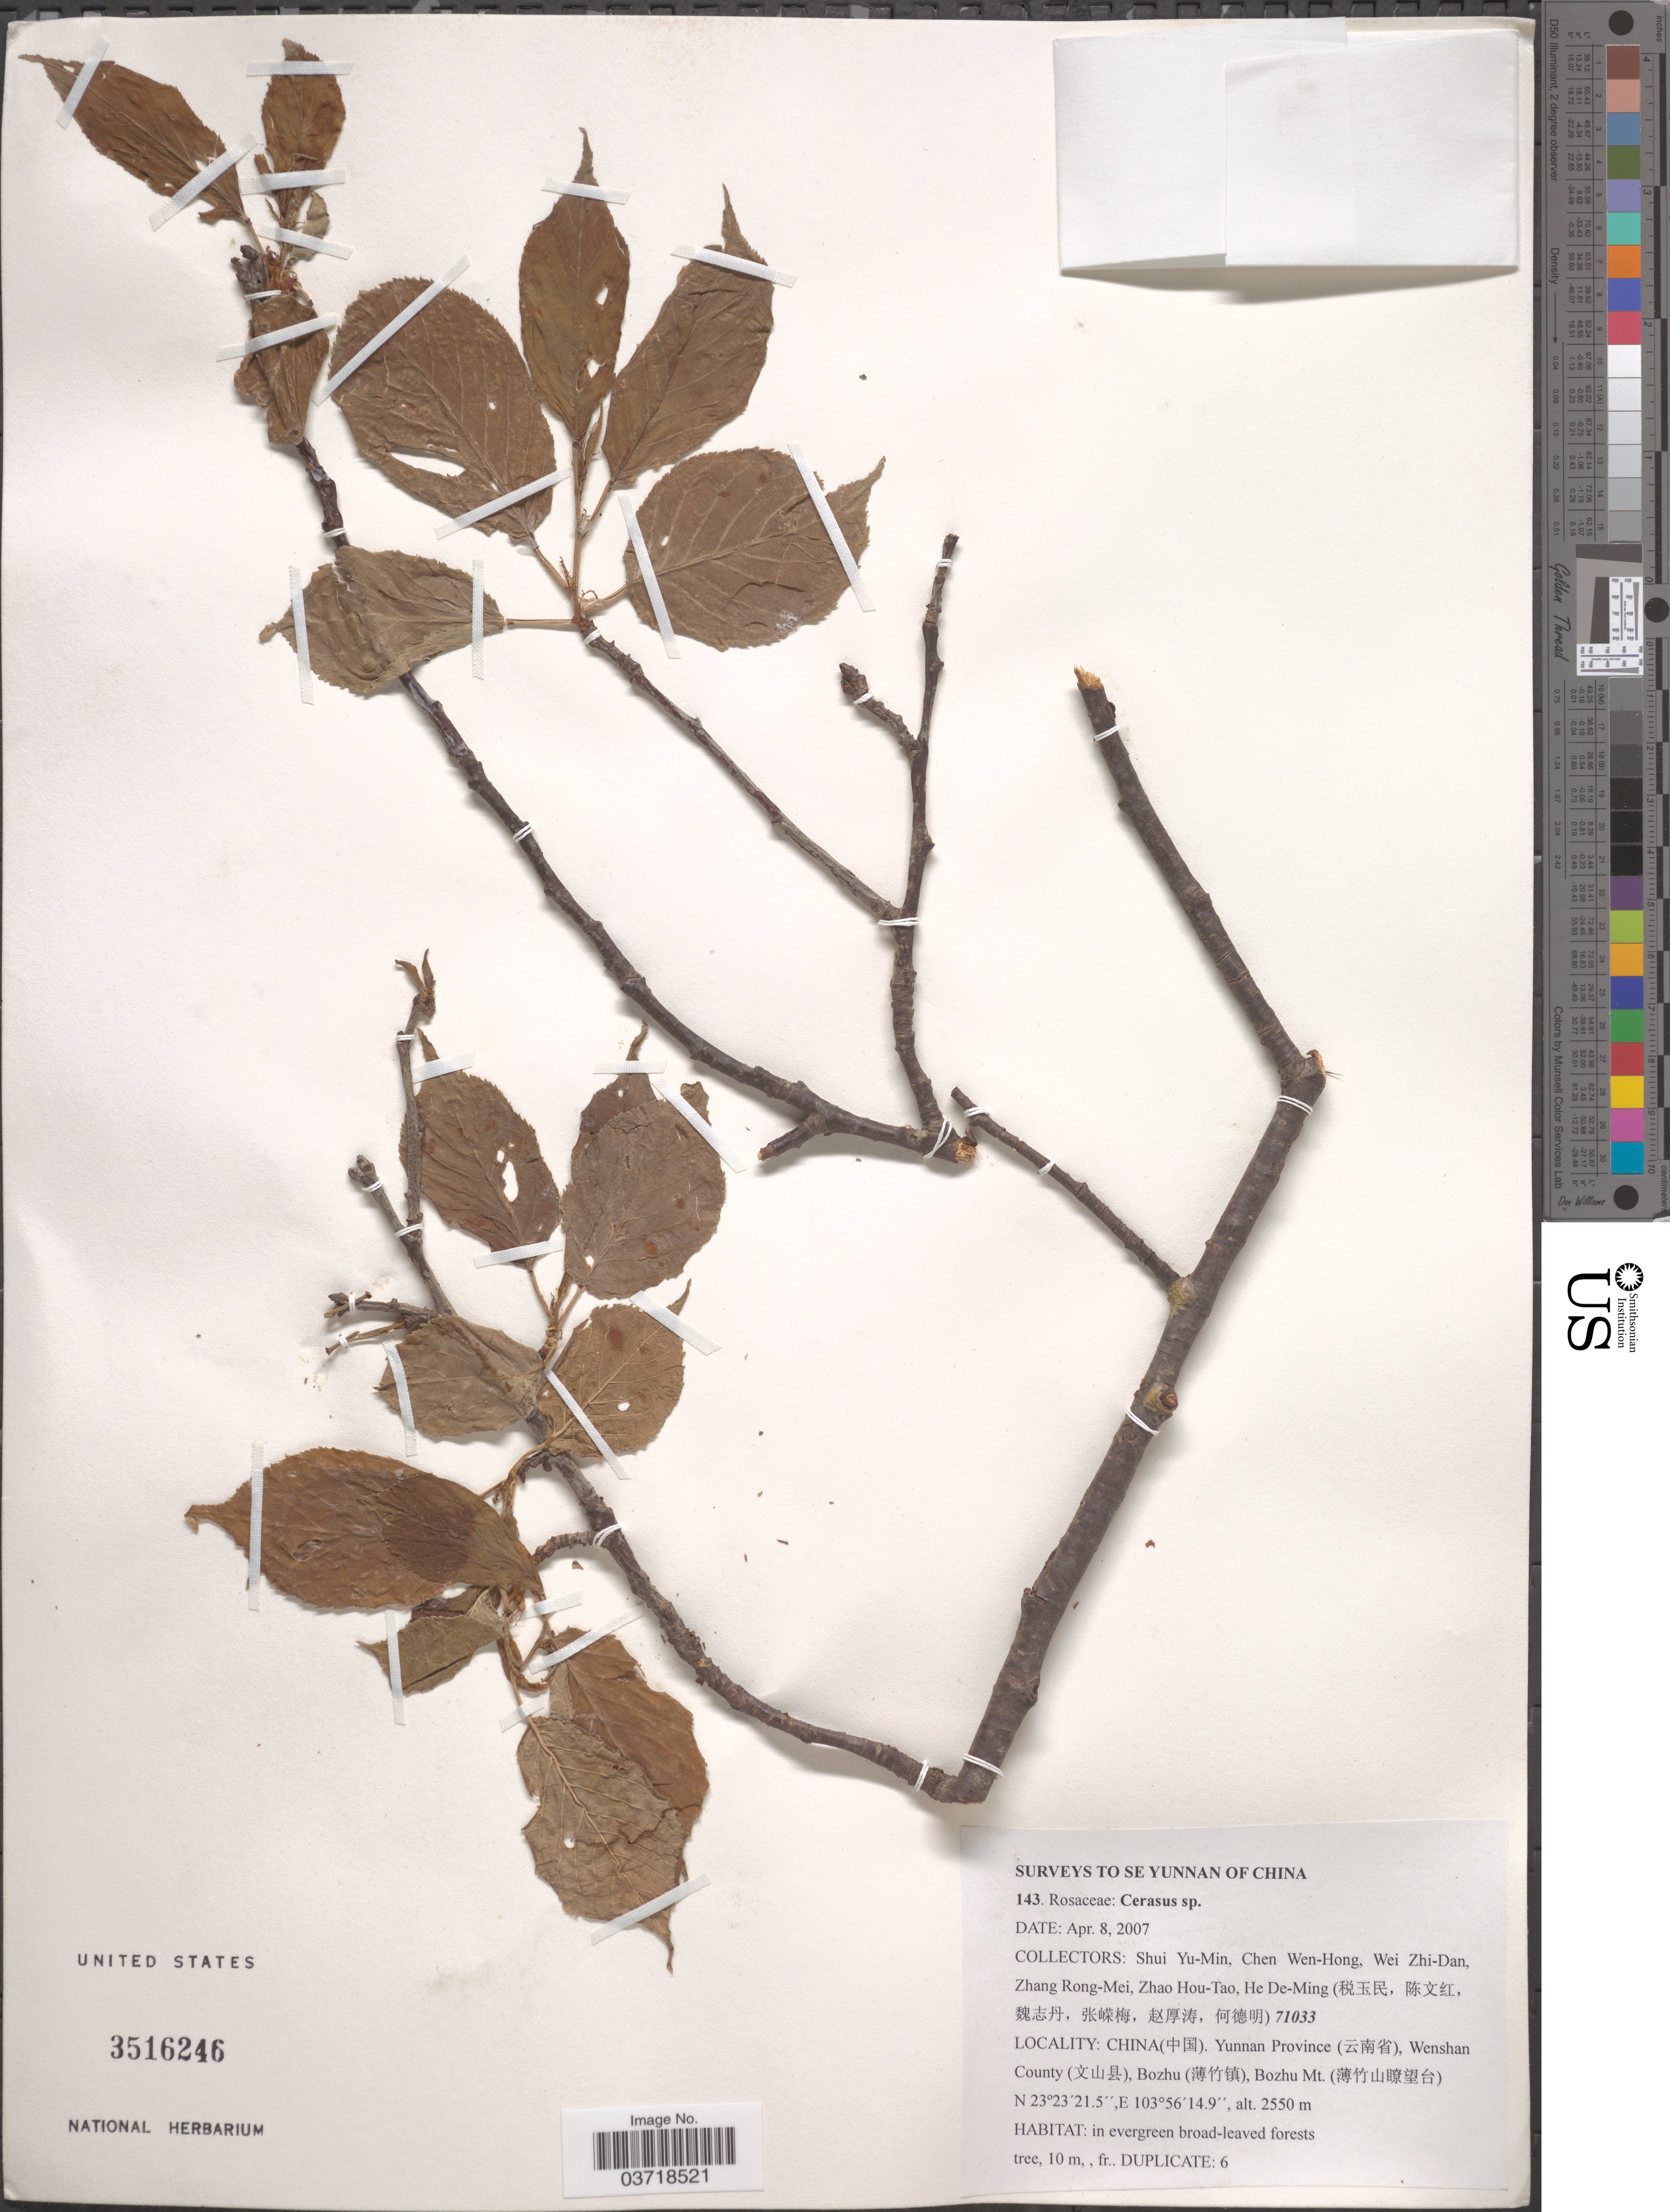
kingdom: Plantae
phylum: Tracheophyta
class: Magnoliopsida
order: Rosales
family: Rosaceae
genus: Prunus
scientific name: Prunus sp.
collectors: Y. Shui, W. Chen, Z. Wei, Z. Rong-Mei & et al.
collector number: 71033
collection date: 2007-04-08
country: China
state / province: Yunnan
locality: SE Yunnan. Wenshan County (X), Bozhu (X), Bozhu Mt. (X).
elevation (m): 2550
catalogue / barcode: US 3516246